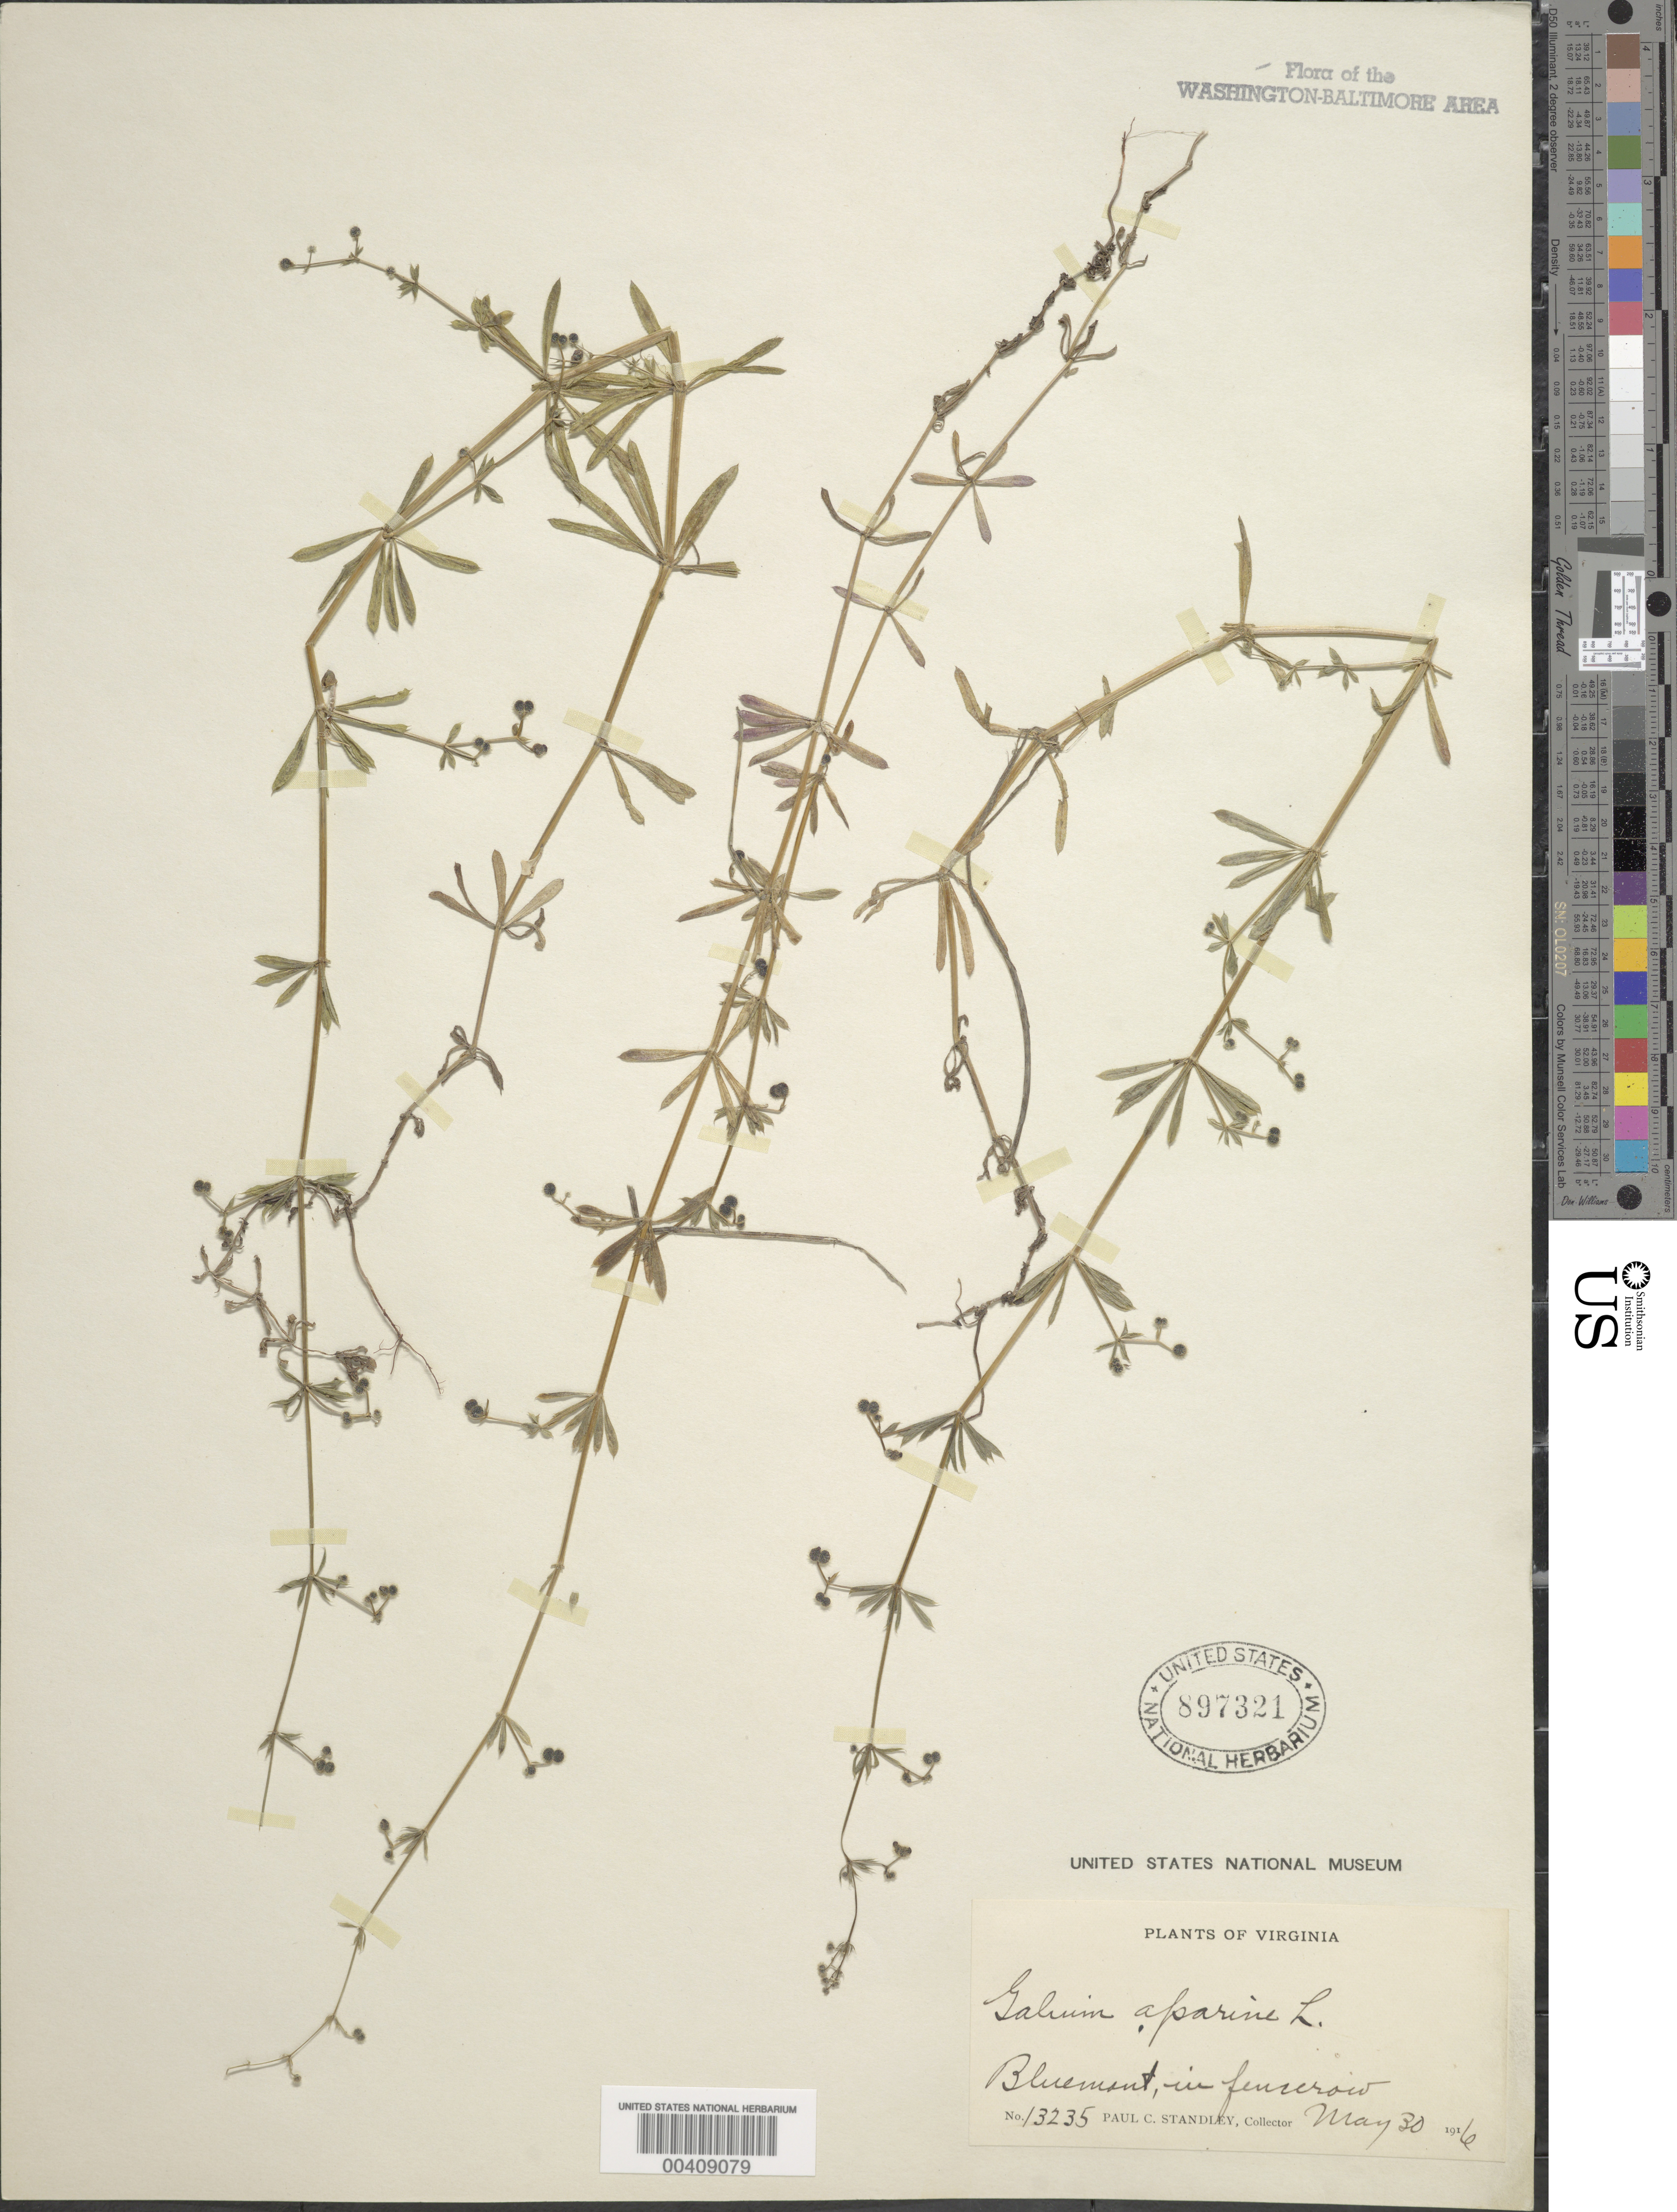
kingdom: Plantae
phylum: Tracheophyta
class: Magnoliopsida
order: Gentianales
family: Rubiaceae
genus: Galium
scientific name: Galium aparine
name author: L.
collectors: P. C. Standley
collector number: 13235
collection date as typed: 30 May 1916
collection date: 1916-05-30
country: United States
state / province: Virginia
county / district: Loudoun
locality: Bluemont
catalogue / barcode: US 897321